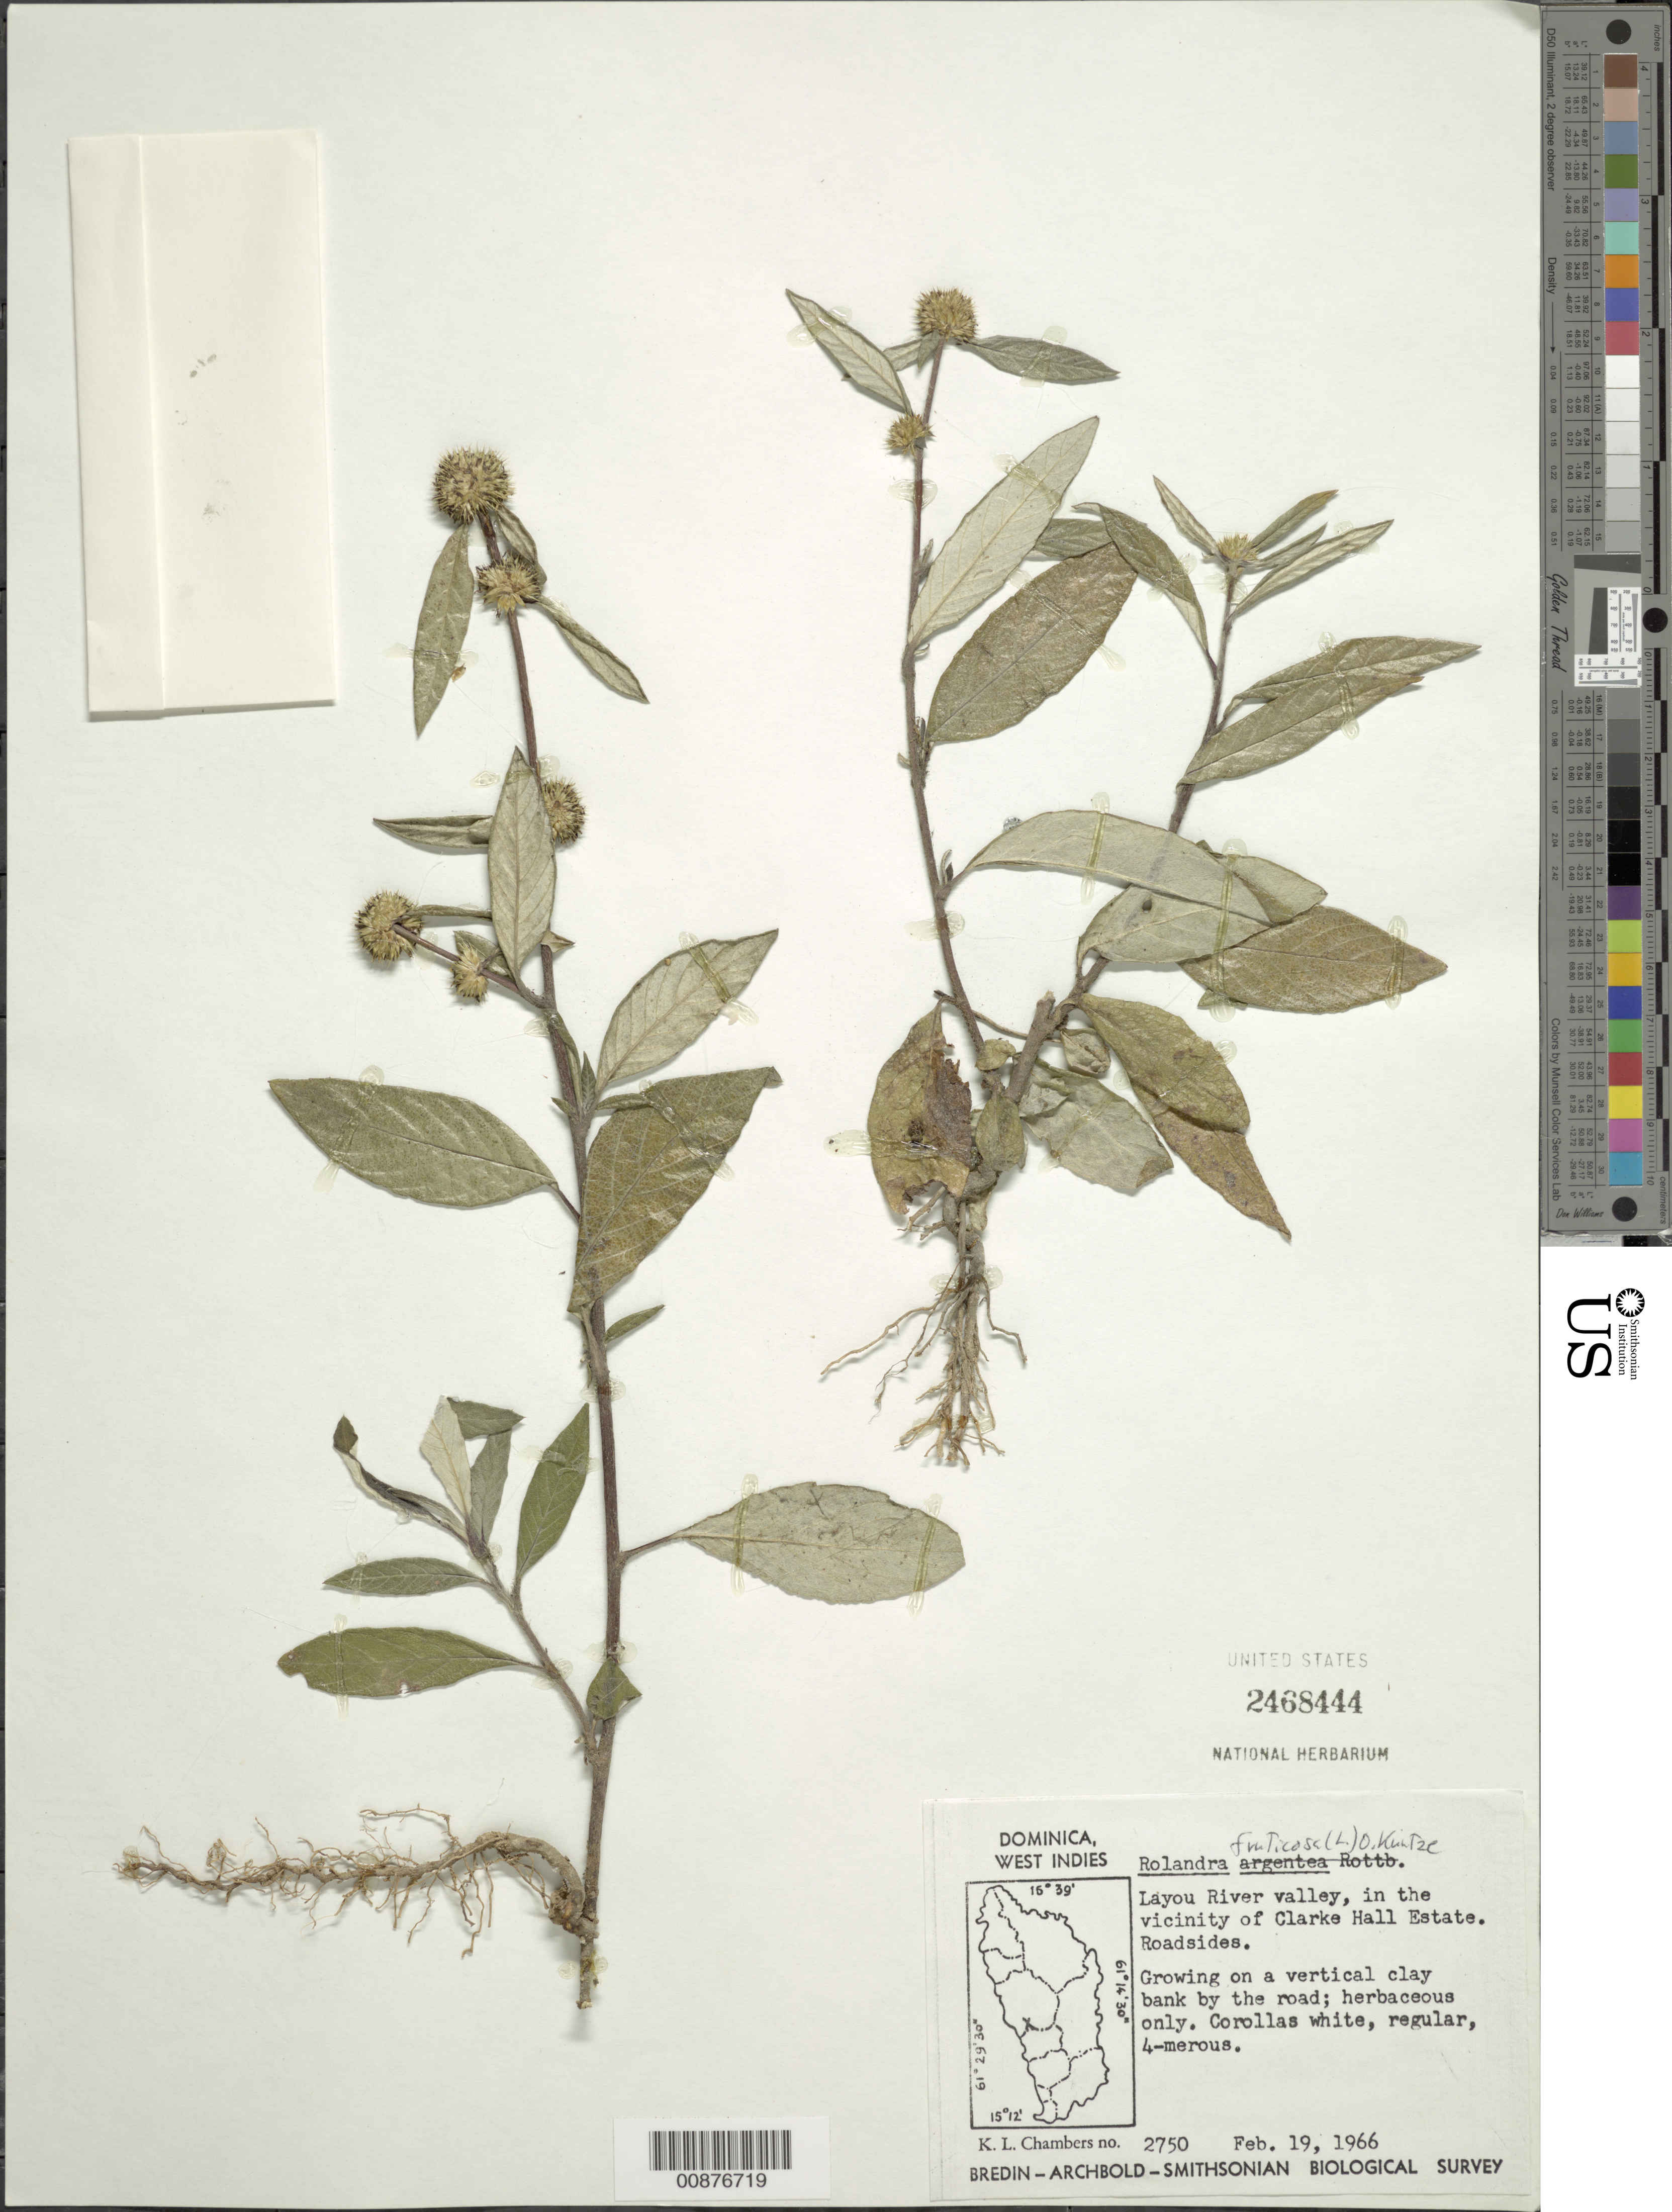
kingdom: Plantae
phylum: Tracheophyta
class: Magnoliopsida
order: Asterales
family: Asteraceae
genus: Rolandra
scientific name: Rolandra fruticosa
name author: (L.) Kuntze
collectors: K. L. Chambers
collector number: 2750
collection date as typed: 19 Feb 1966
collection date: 1966-02-19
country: Dominica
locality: Layou River valley, in vicinity of Clarke Hall Estate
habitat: Roadsides. On vertical clay bank by the road.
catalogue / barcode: US 2468444